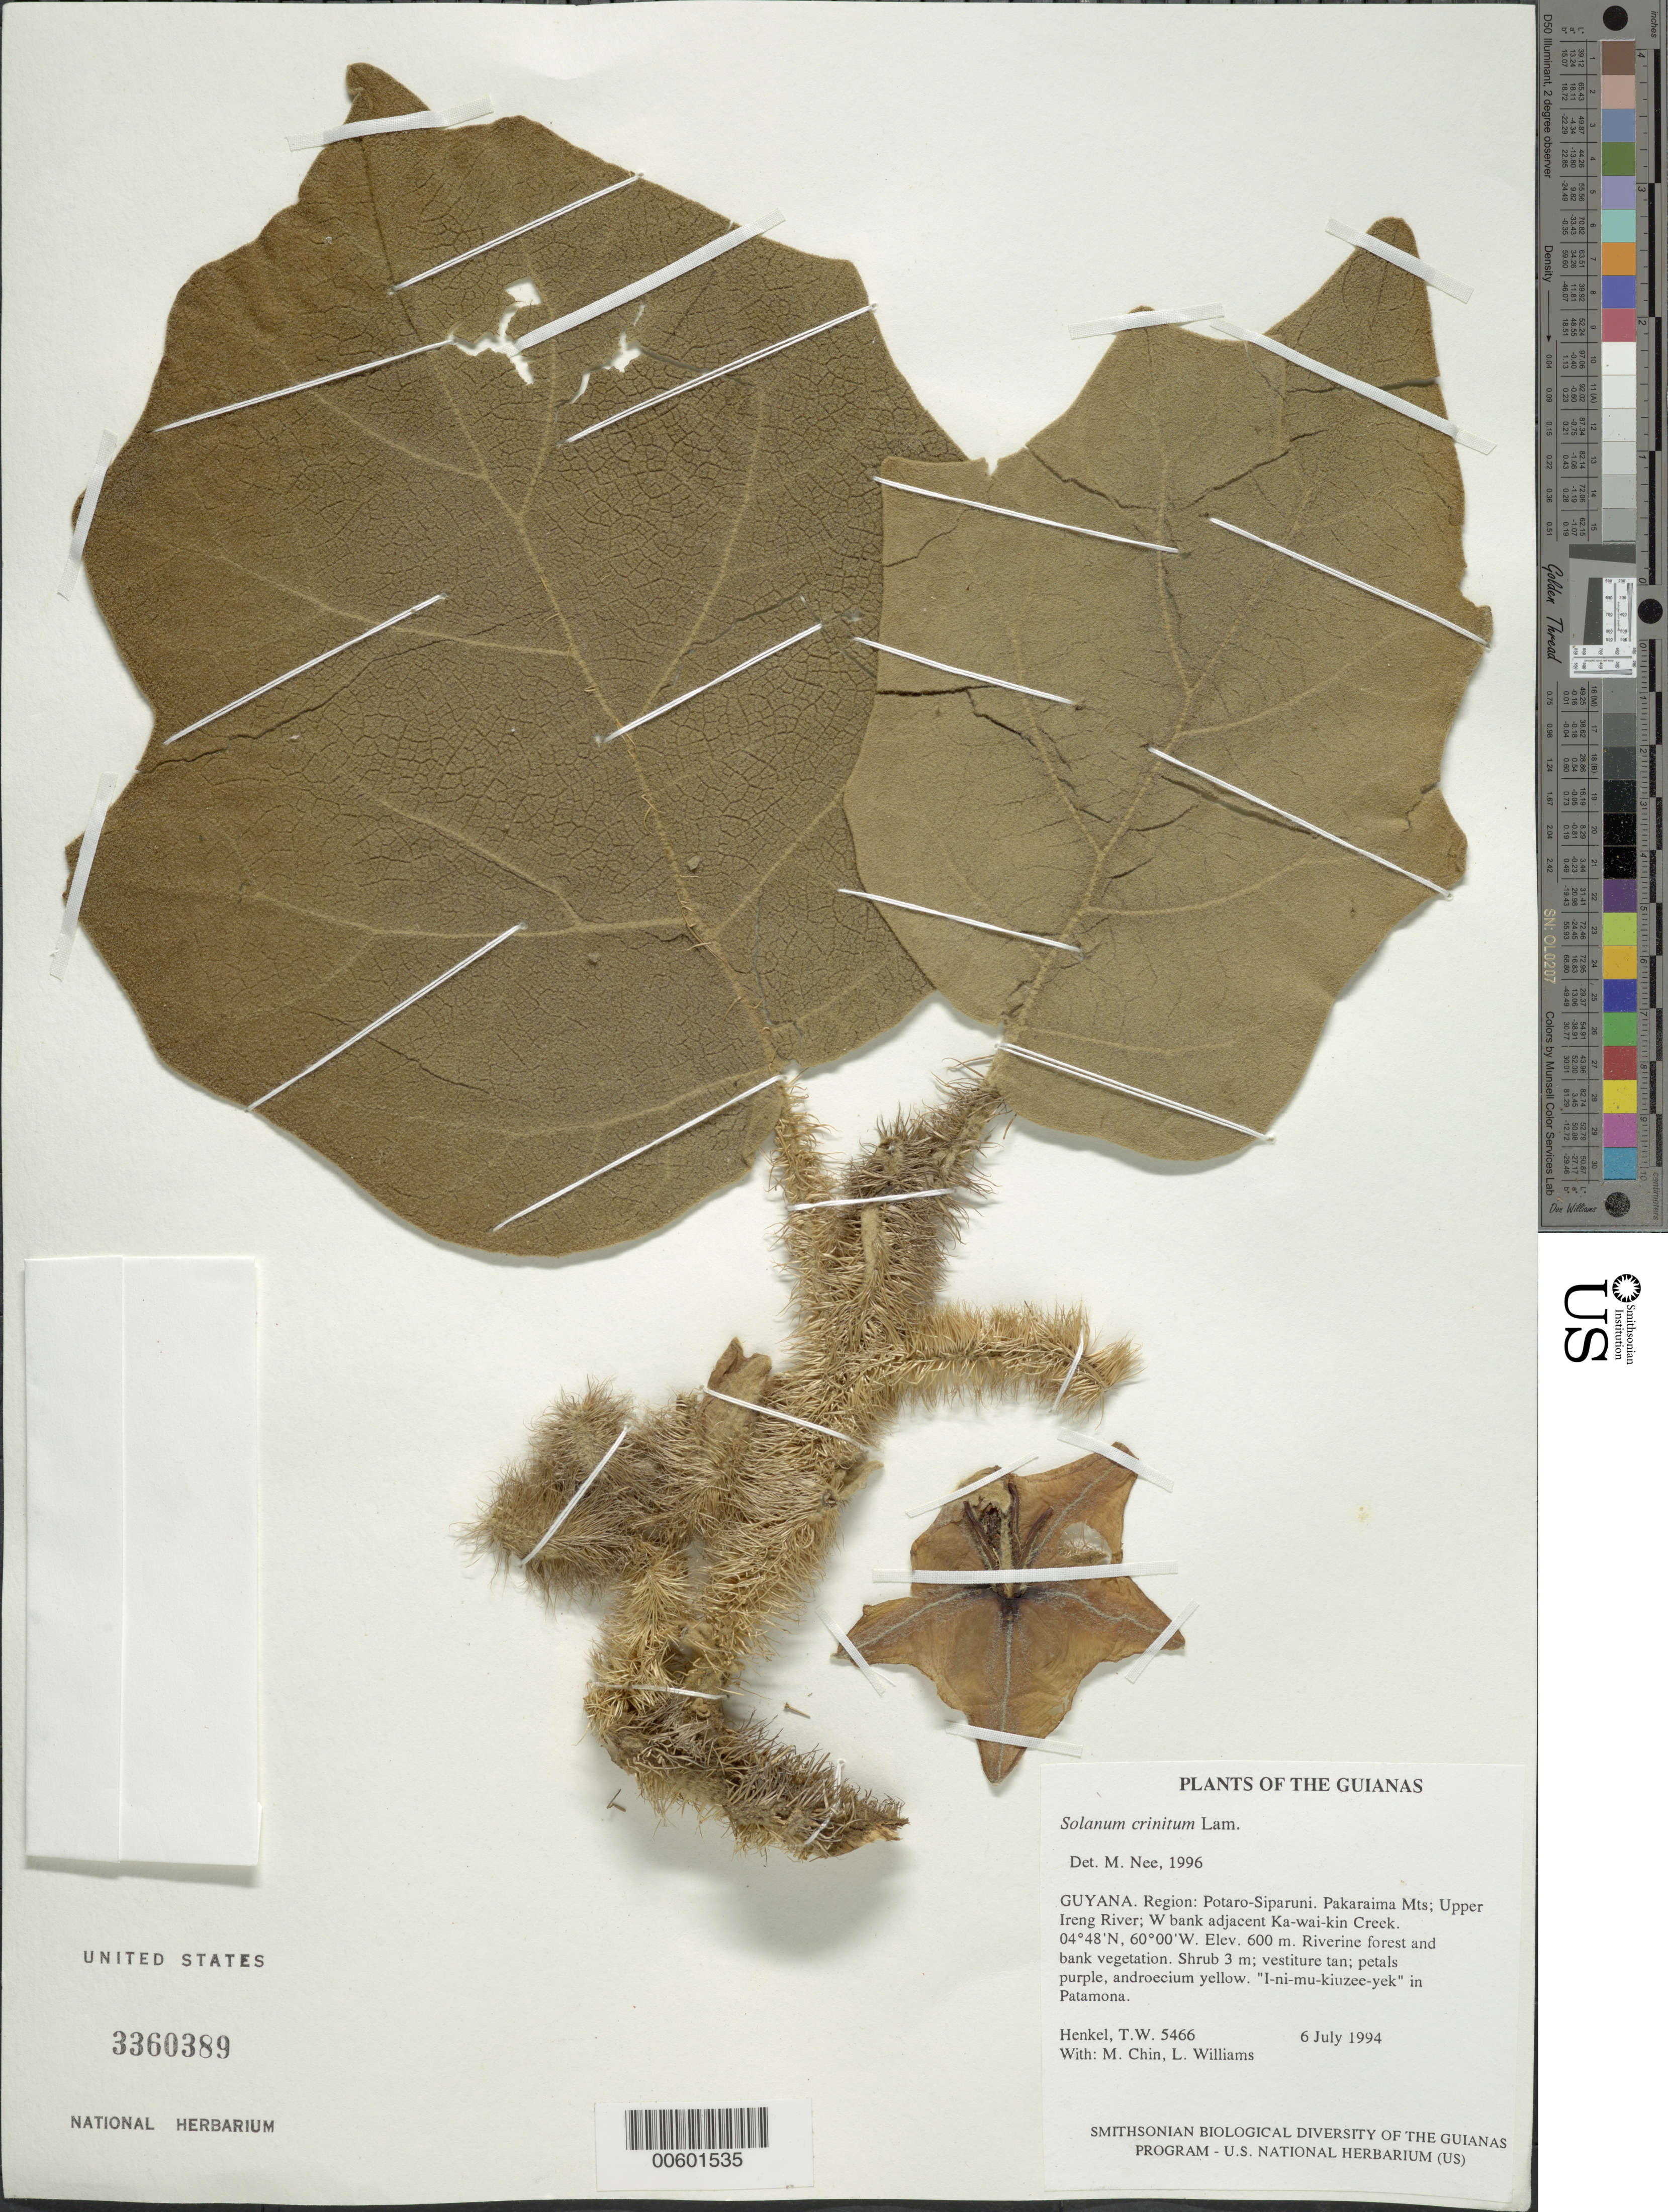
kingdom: Plantae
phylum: Tracheophyta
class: Magnoliopsida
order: Solanales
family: Solanaceae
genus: Solanum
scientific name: Solanum crinitum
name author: Lam.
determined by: Nee, Michael H.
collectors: T. Henkel, M. Chin & L. Williams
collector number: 5466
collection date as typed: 7 Jul 1994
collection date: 1994-07-07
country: Guyana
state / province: Potaro-Siparuni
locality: Pakaraima Mts; Upper Ireng River; W bank adjacent Ka-wai-kin Creek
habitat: Riverine forest and bank vegetation.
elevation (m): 600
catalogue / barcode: US 3360389